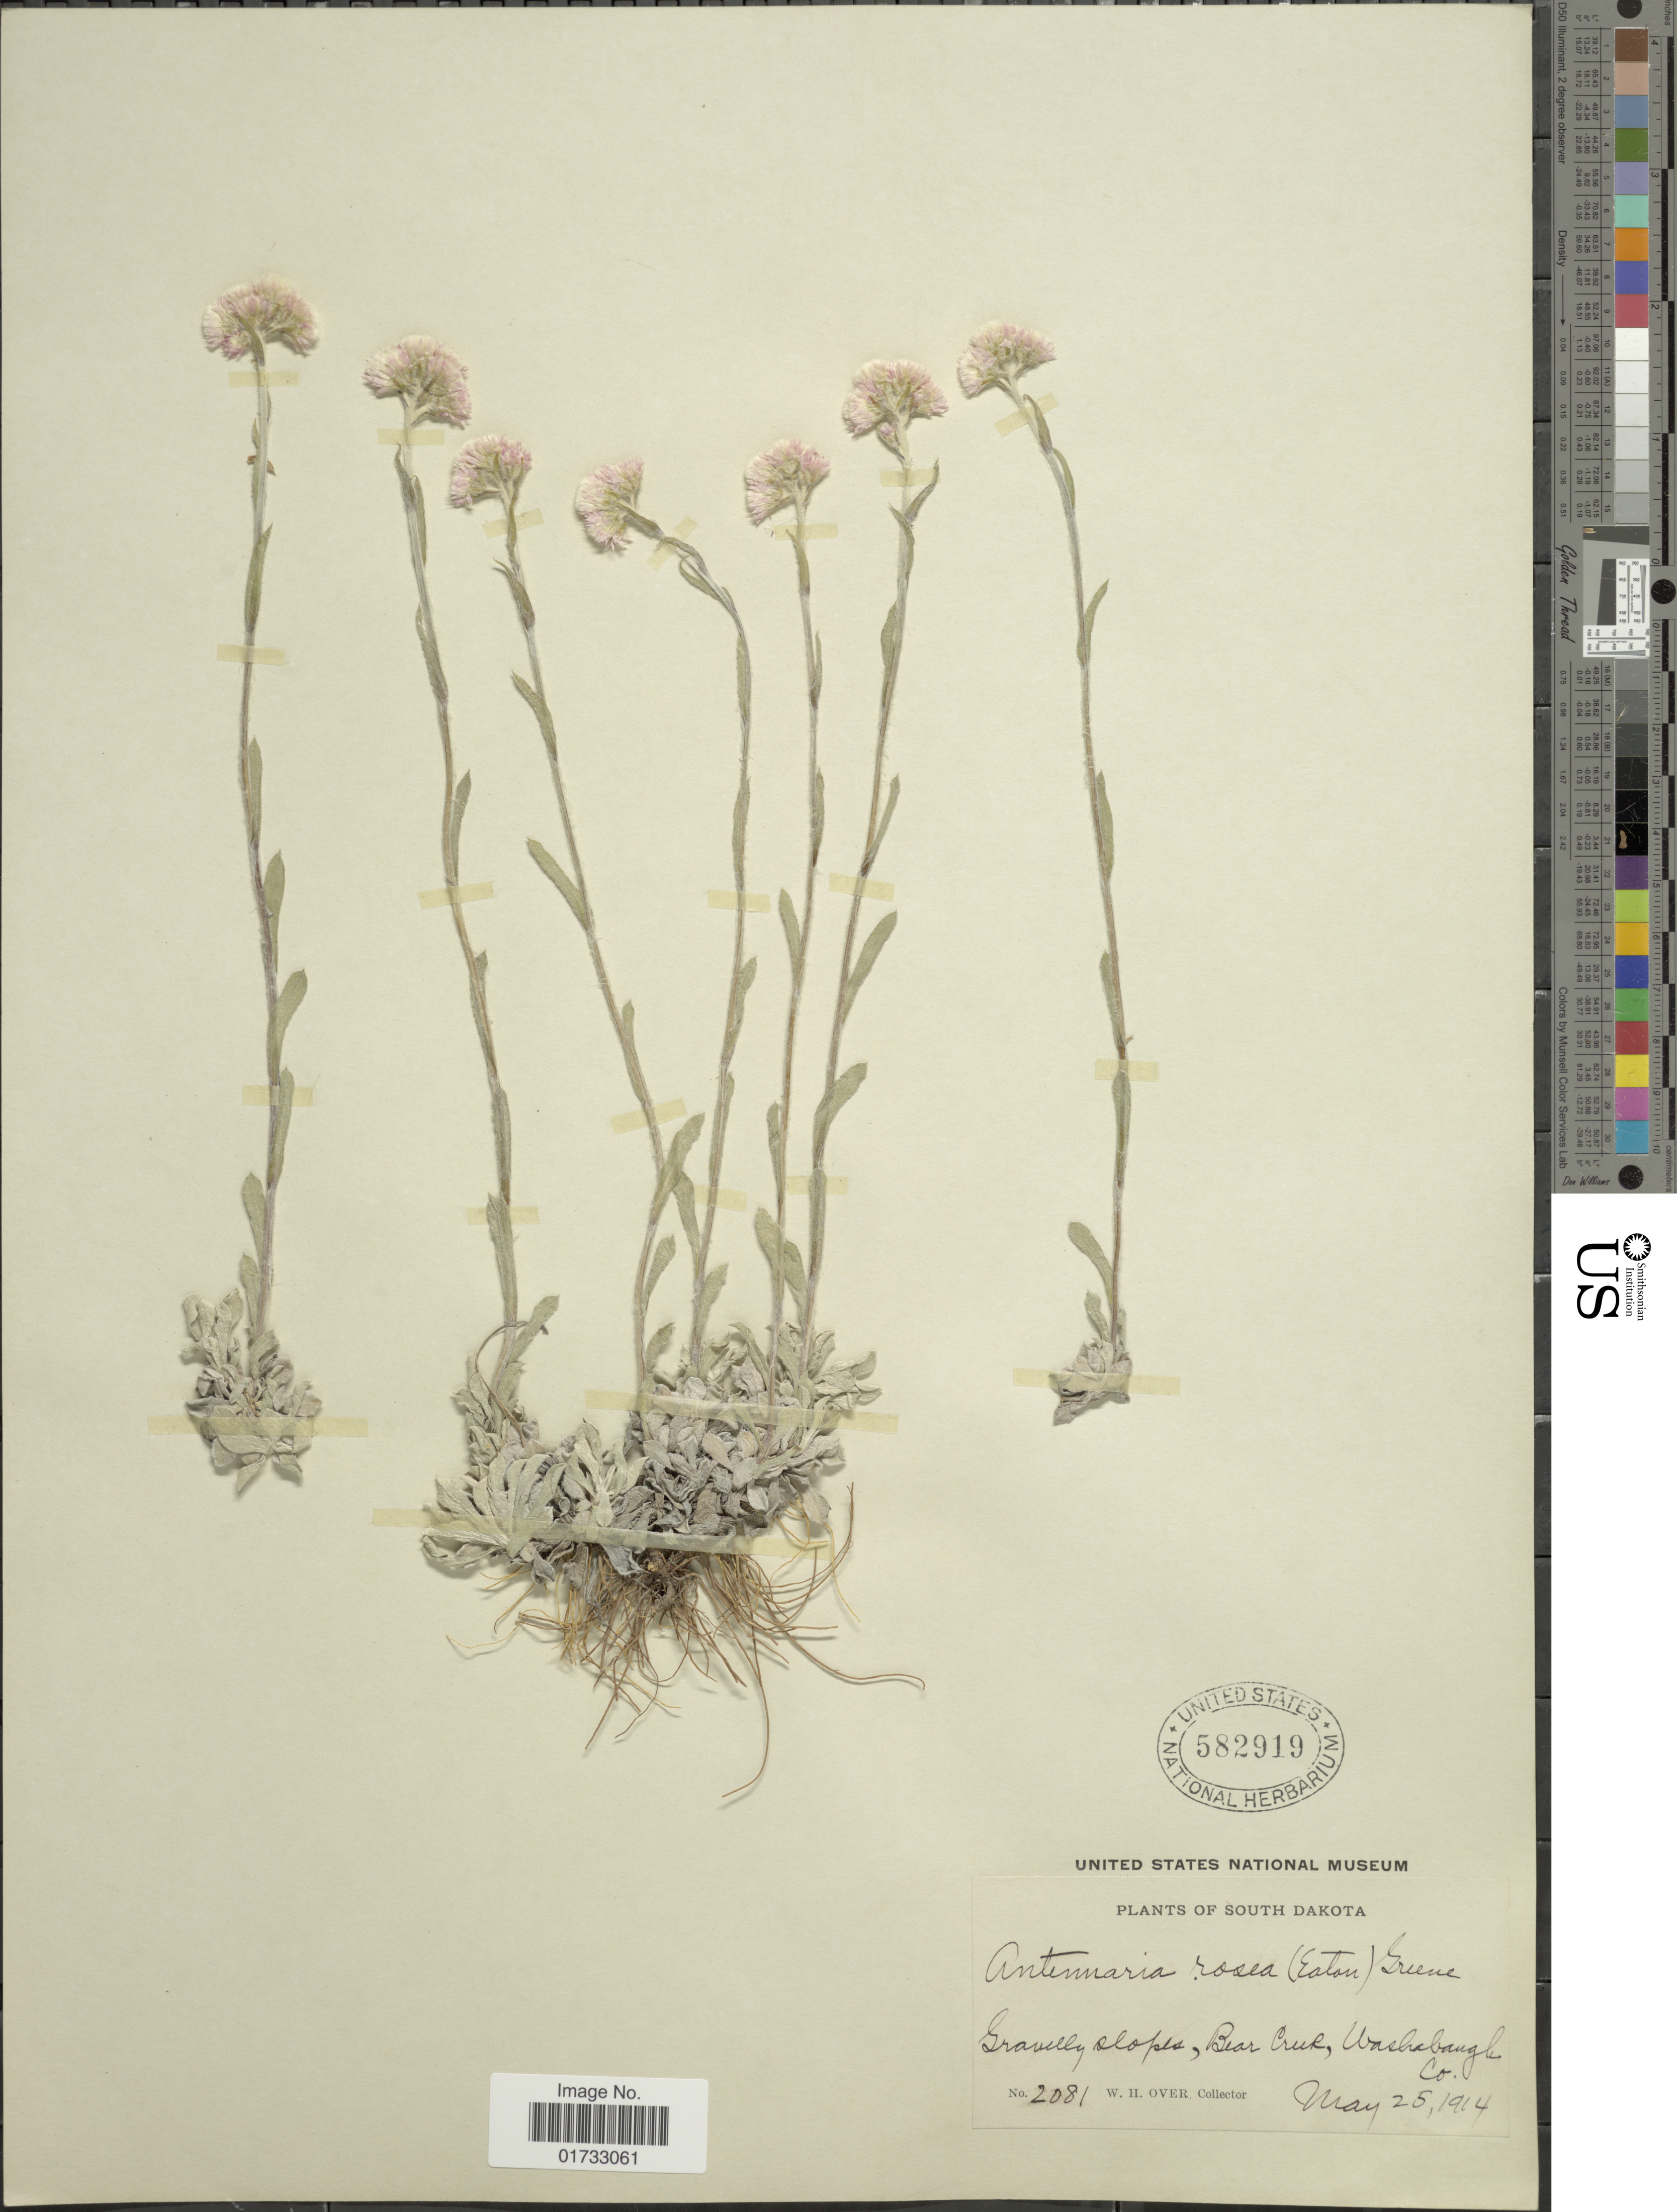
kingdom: Plantae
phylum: Tracheophyta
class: Magnoliopsida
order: Asterales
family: Asteraceae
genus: Antennaria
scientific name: Antennaria rosea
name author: Greene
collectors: W. Over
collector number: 2081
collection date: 1914-05-25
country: United States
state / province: South Dakota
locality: Gravelly slope, Bear Creek, Washabaugh Co.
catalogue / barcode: US 528919